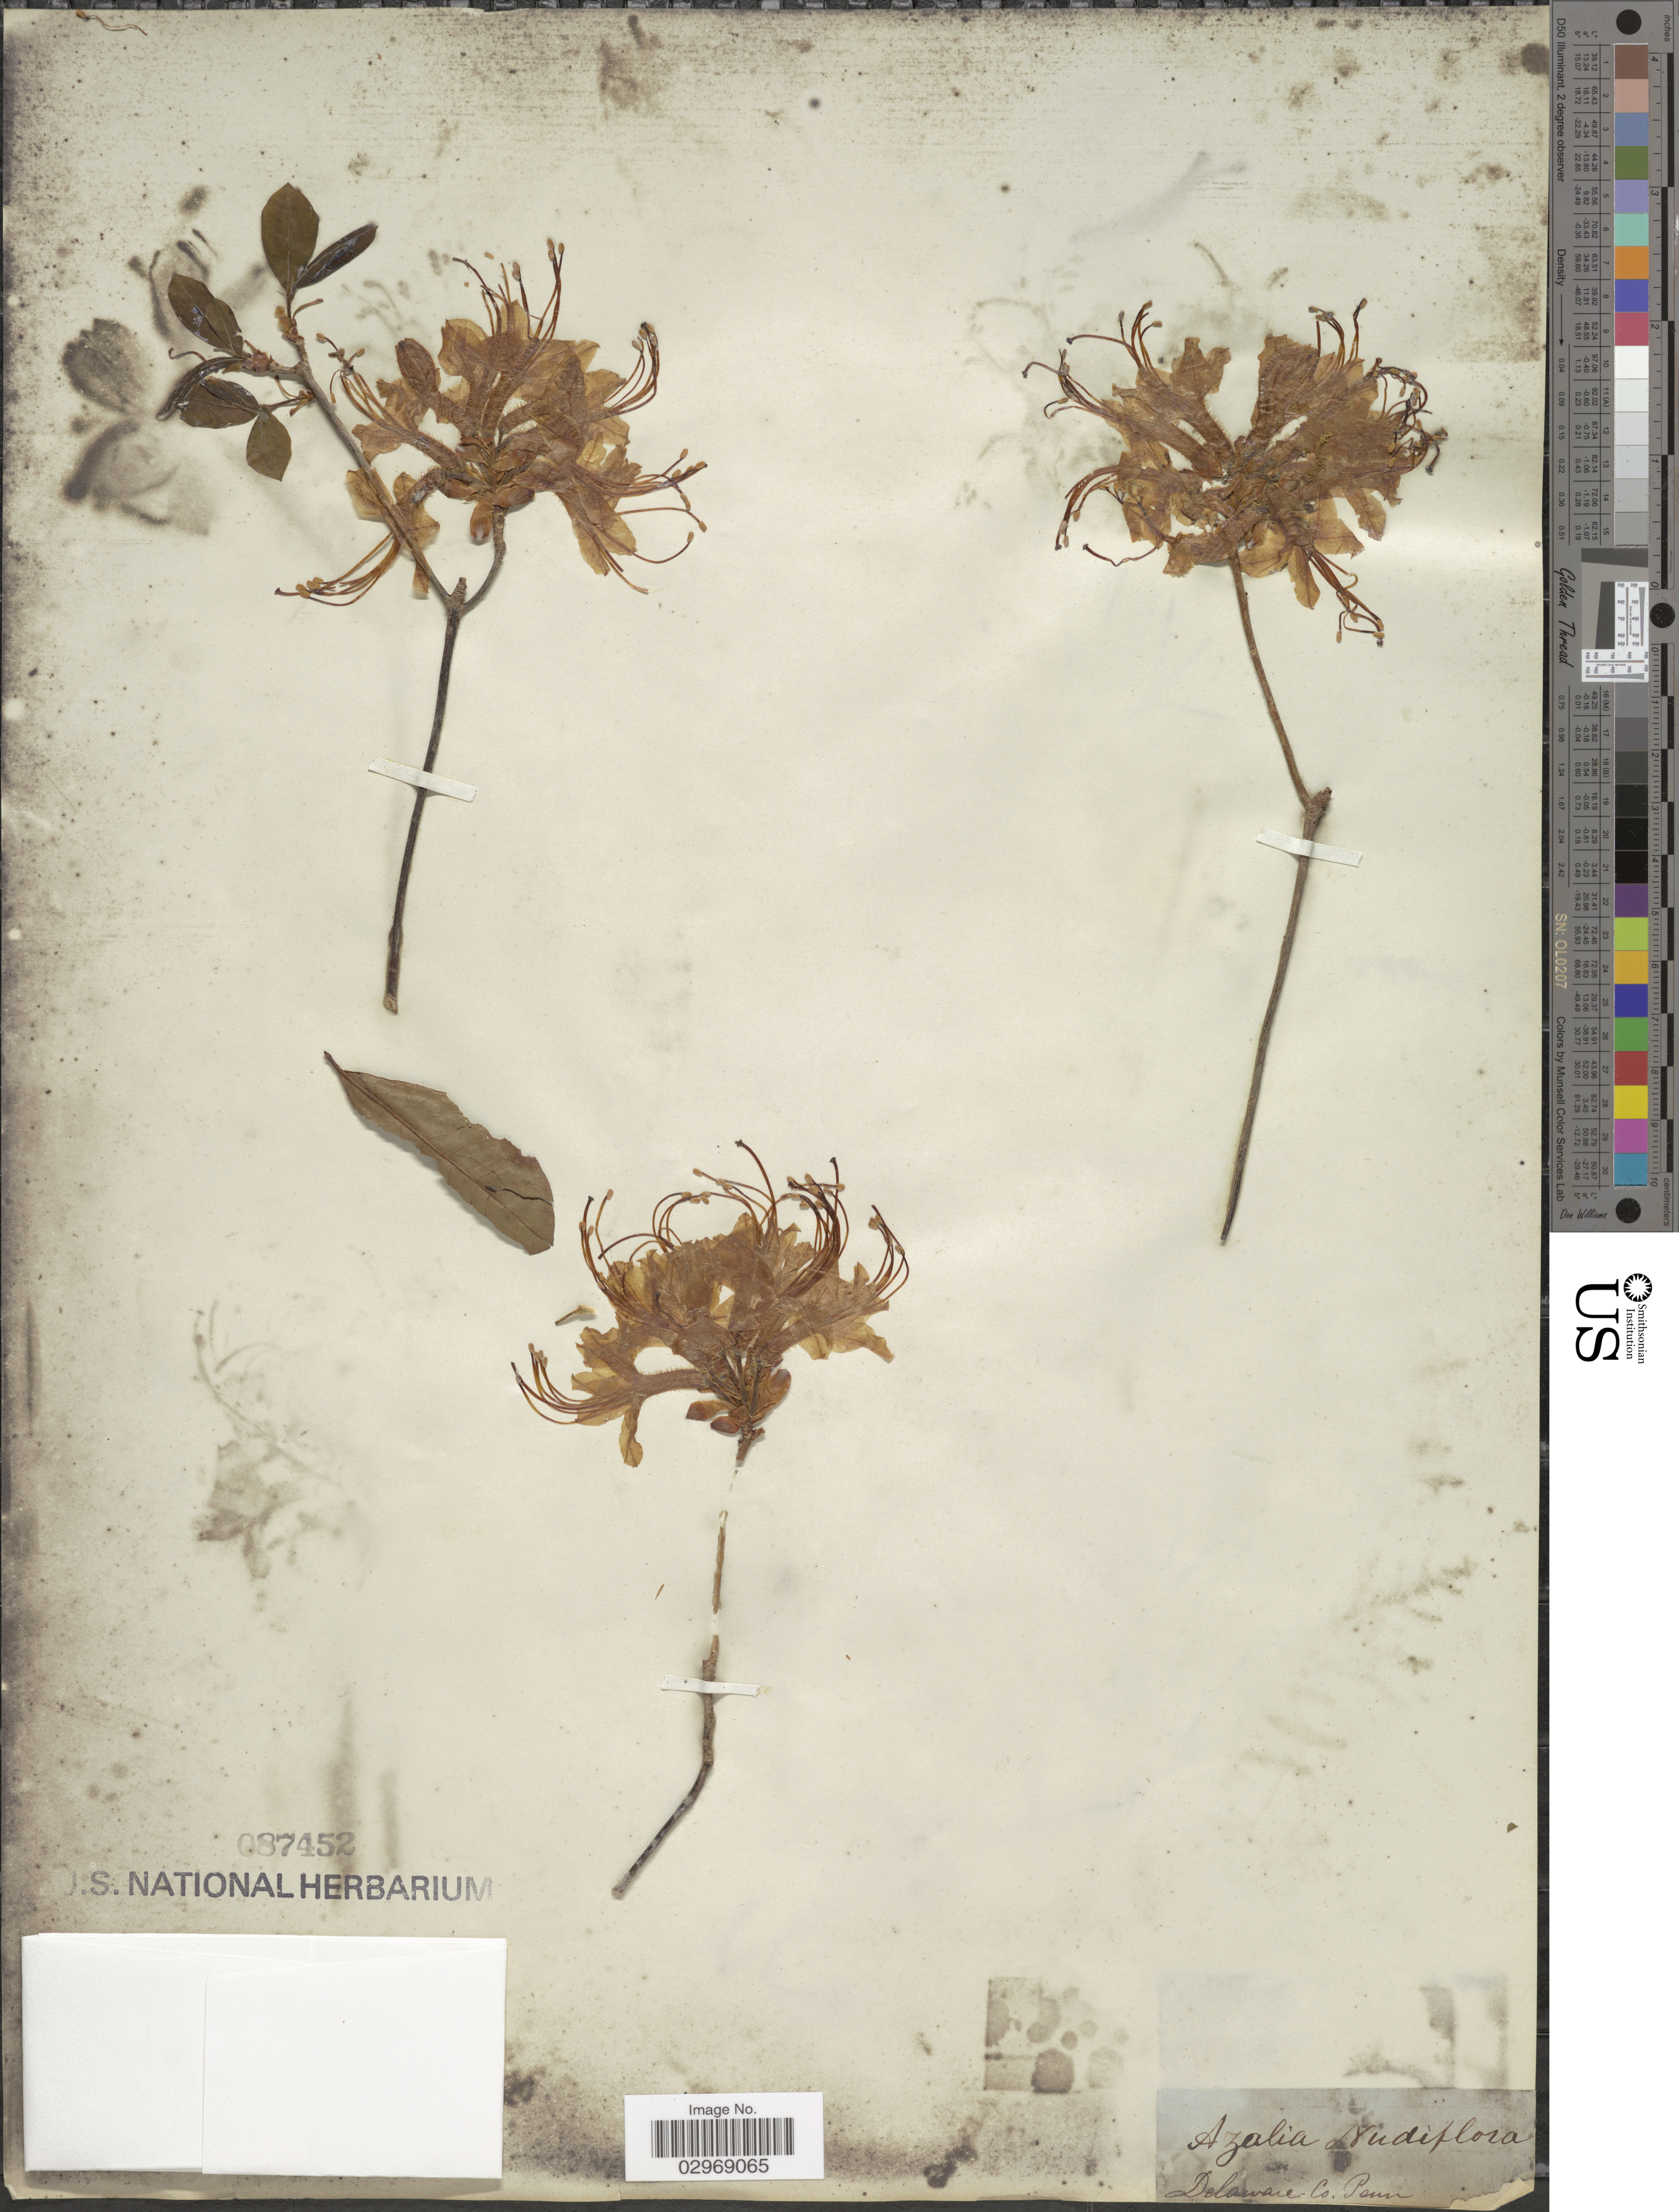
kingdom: Plantae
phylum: Tracheophyta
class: Magnoliopsida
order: Ericales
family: Ericaceae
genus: Rhododendron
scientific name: Rhododendron nudiflorum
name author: Torr.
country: United States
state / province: Pennsylvania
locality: Delaware Co. Penn.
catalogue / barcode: US 87452